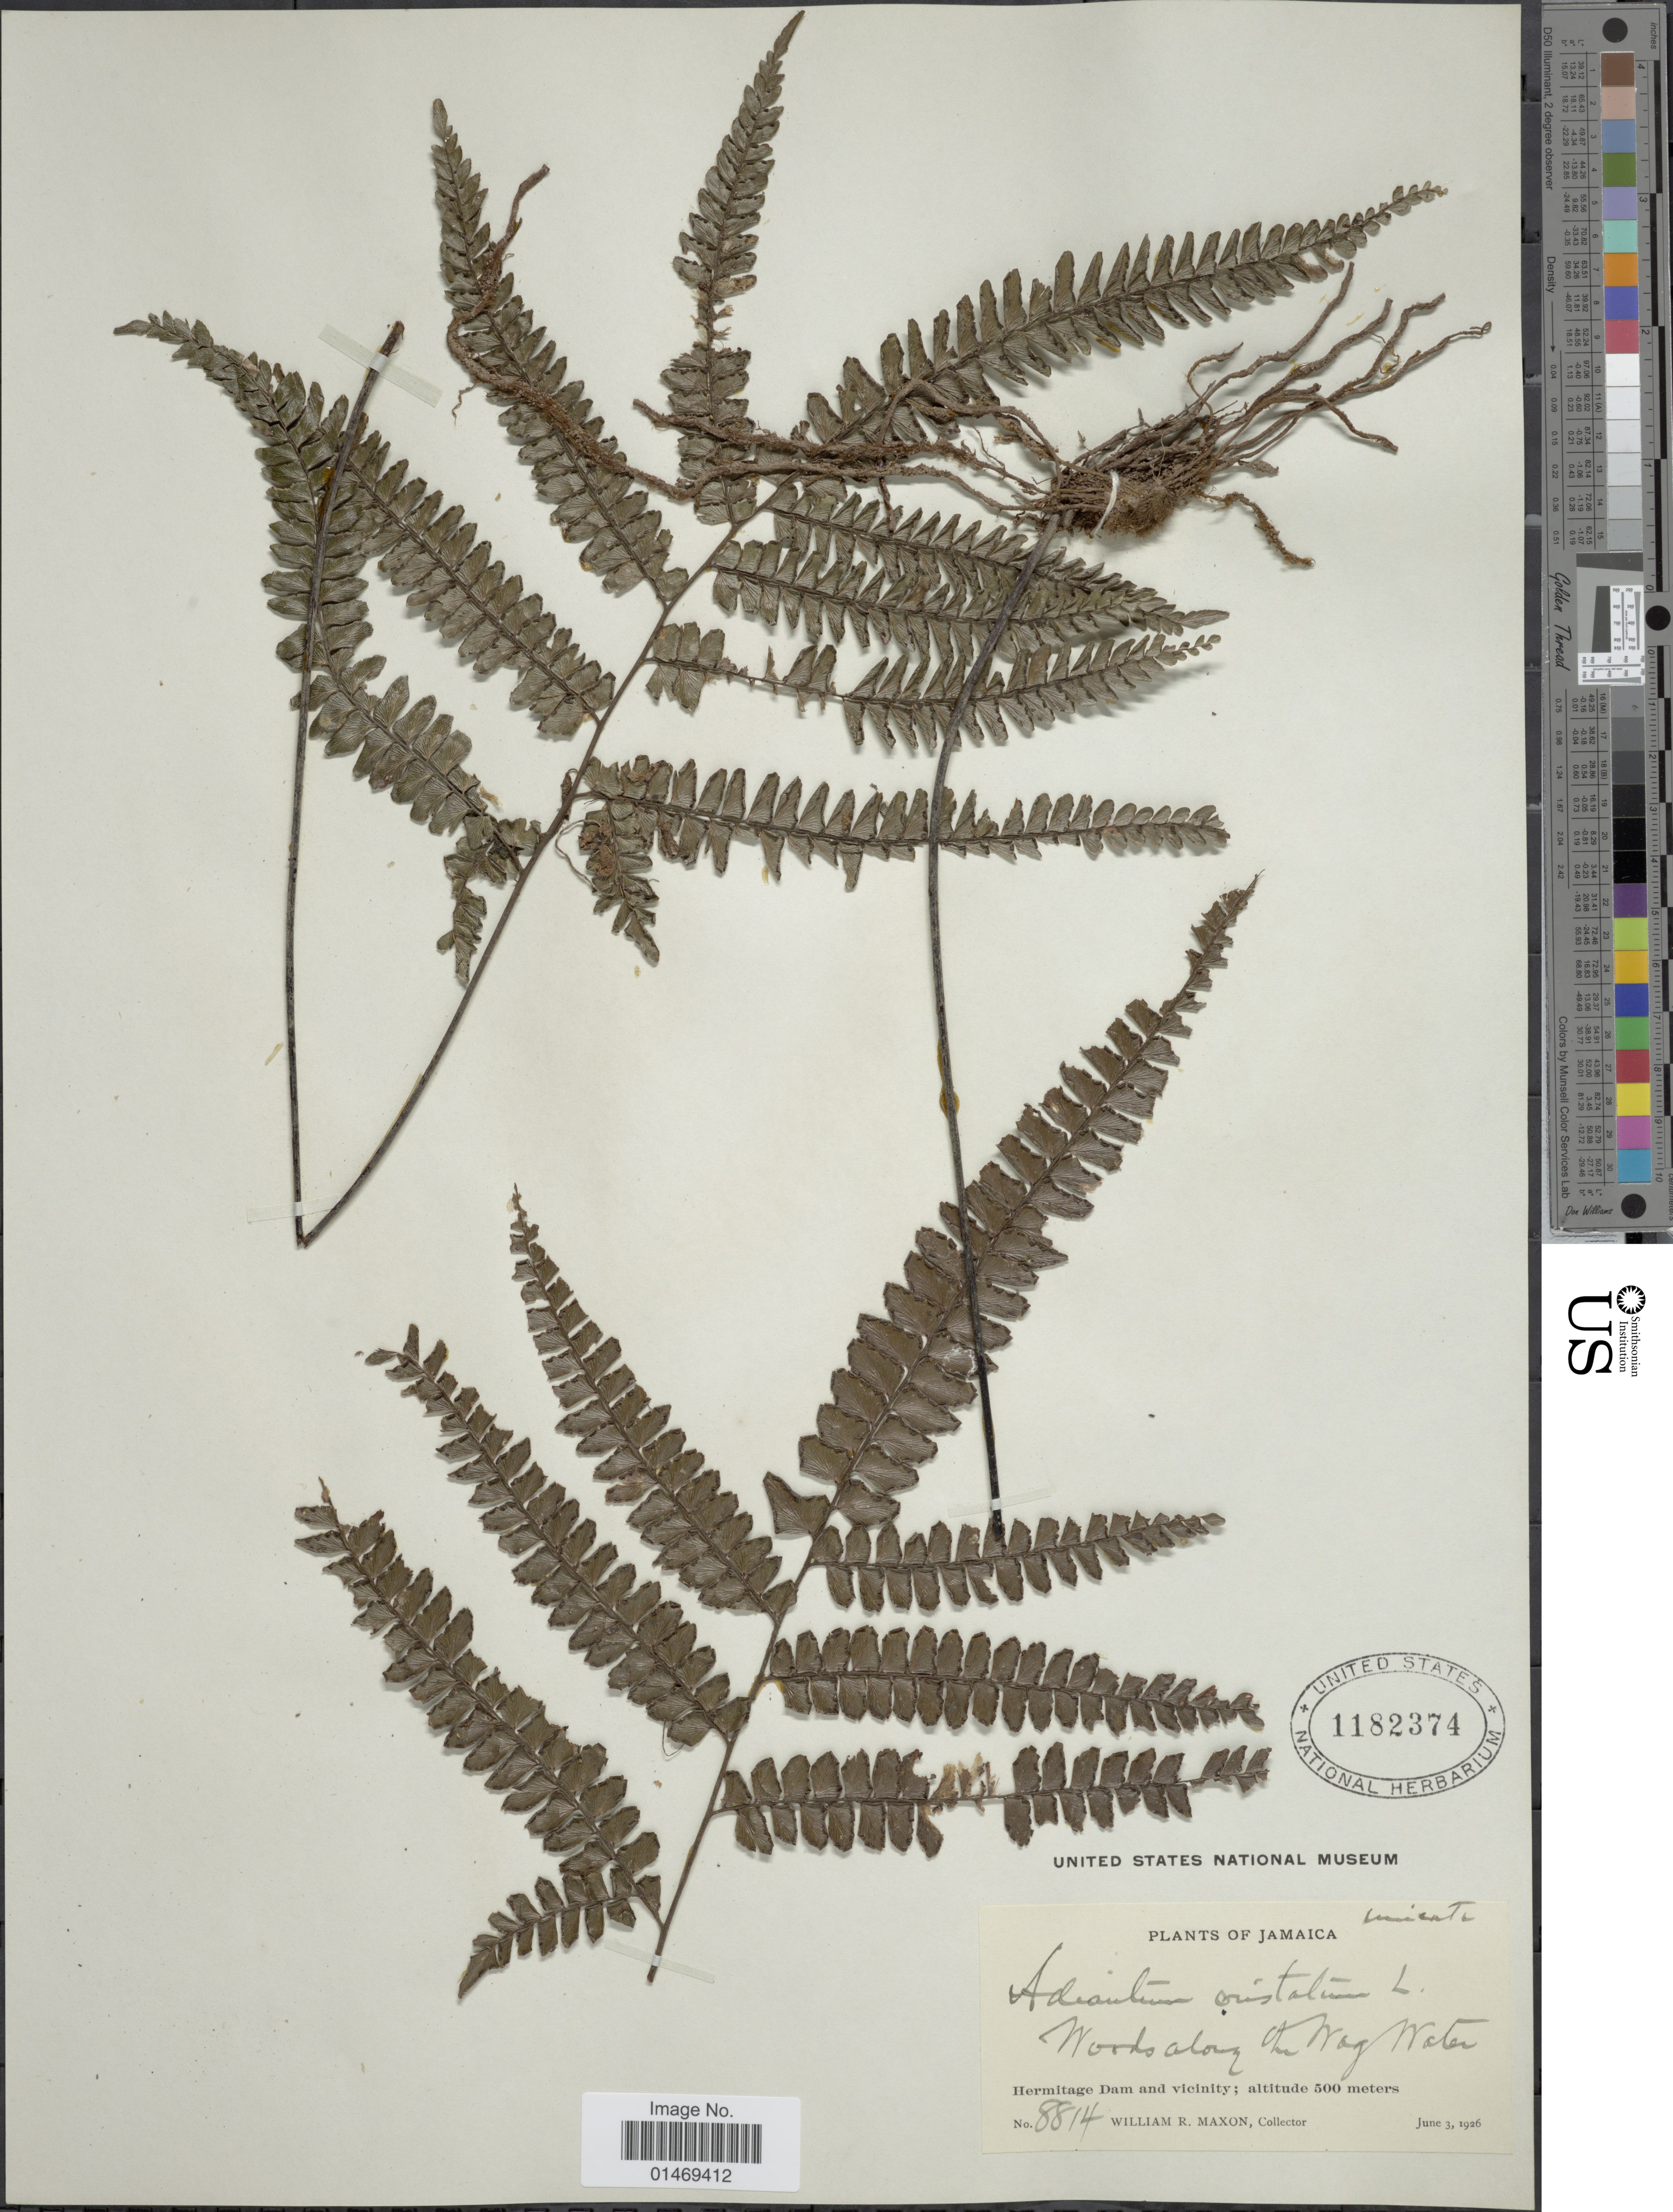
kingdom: Plantae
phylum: Tracheophyta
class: Polypodiopsida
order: Polypodiales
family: Pteridaceae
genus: Adiantum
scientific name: Adiantum pyramidale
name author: (L.) Willd.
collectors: W. R. Maxon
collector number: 8814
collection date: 1926-06-03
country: Jamaica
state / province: Saint Andrew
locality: Hermitage Dam and vicinity. Woods along the Wag Water.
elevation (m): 500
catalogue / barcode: US 1182374